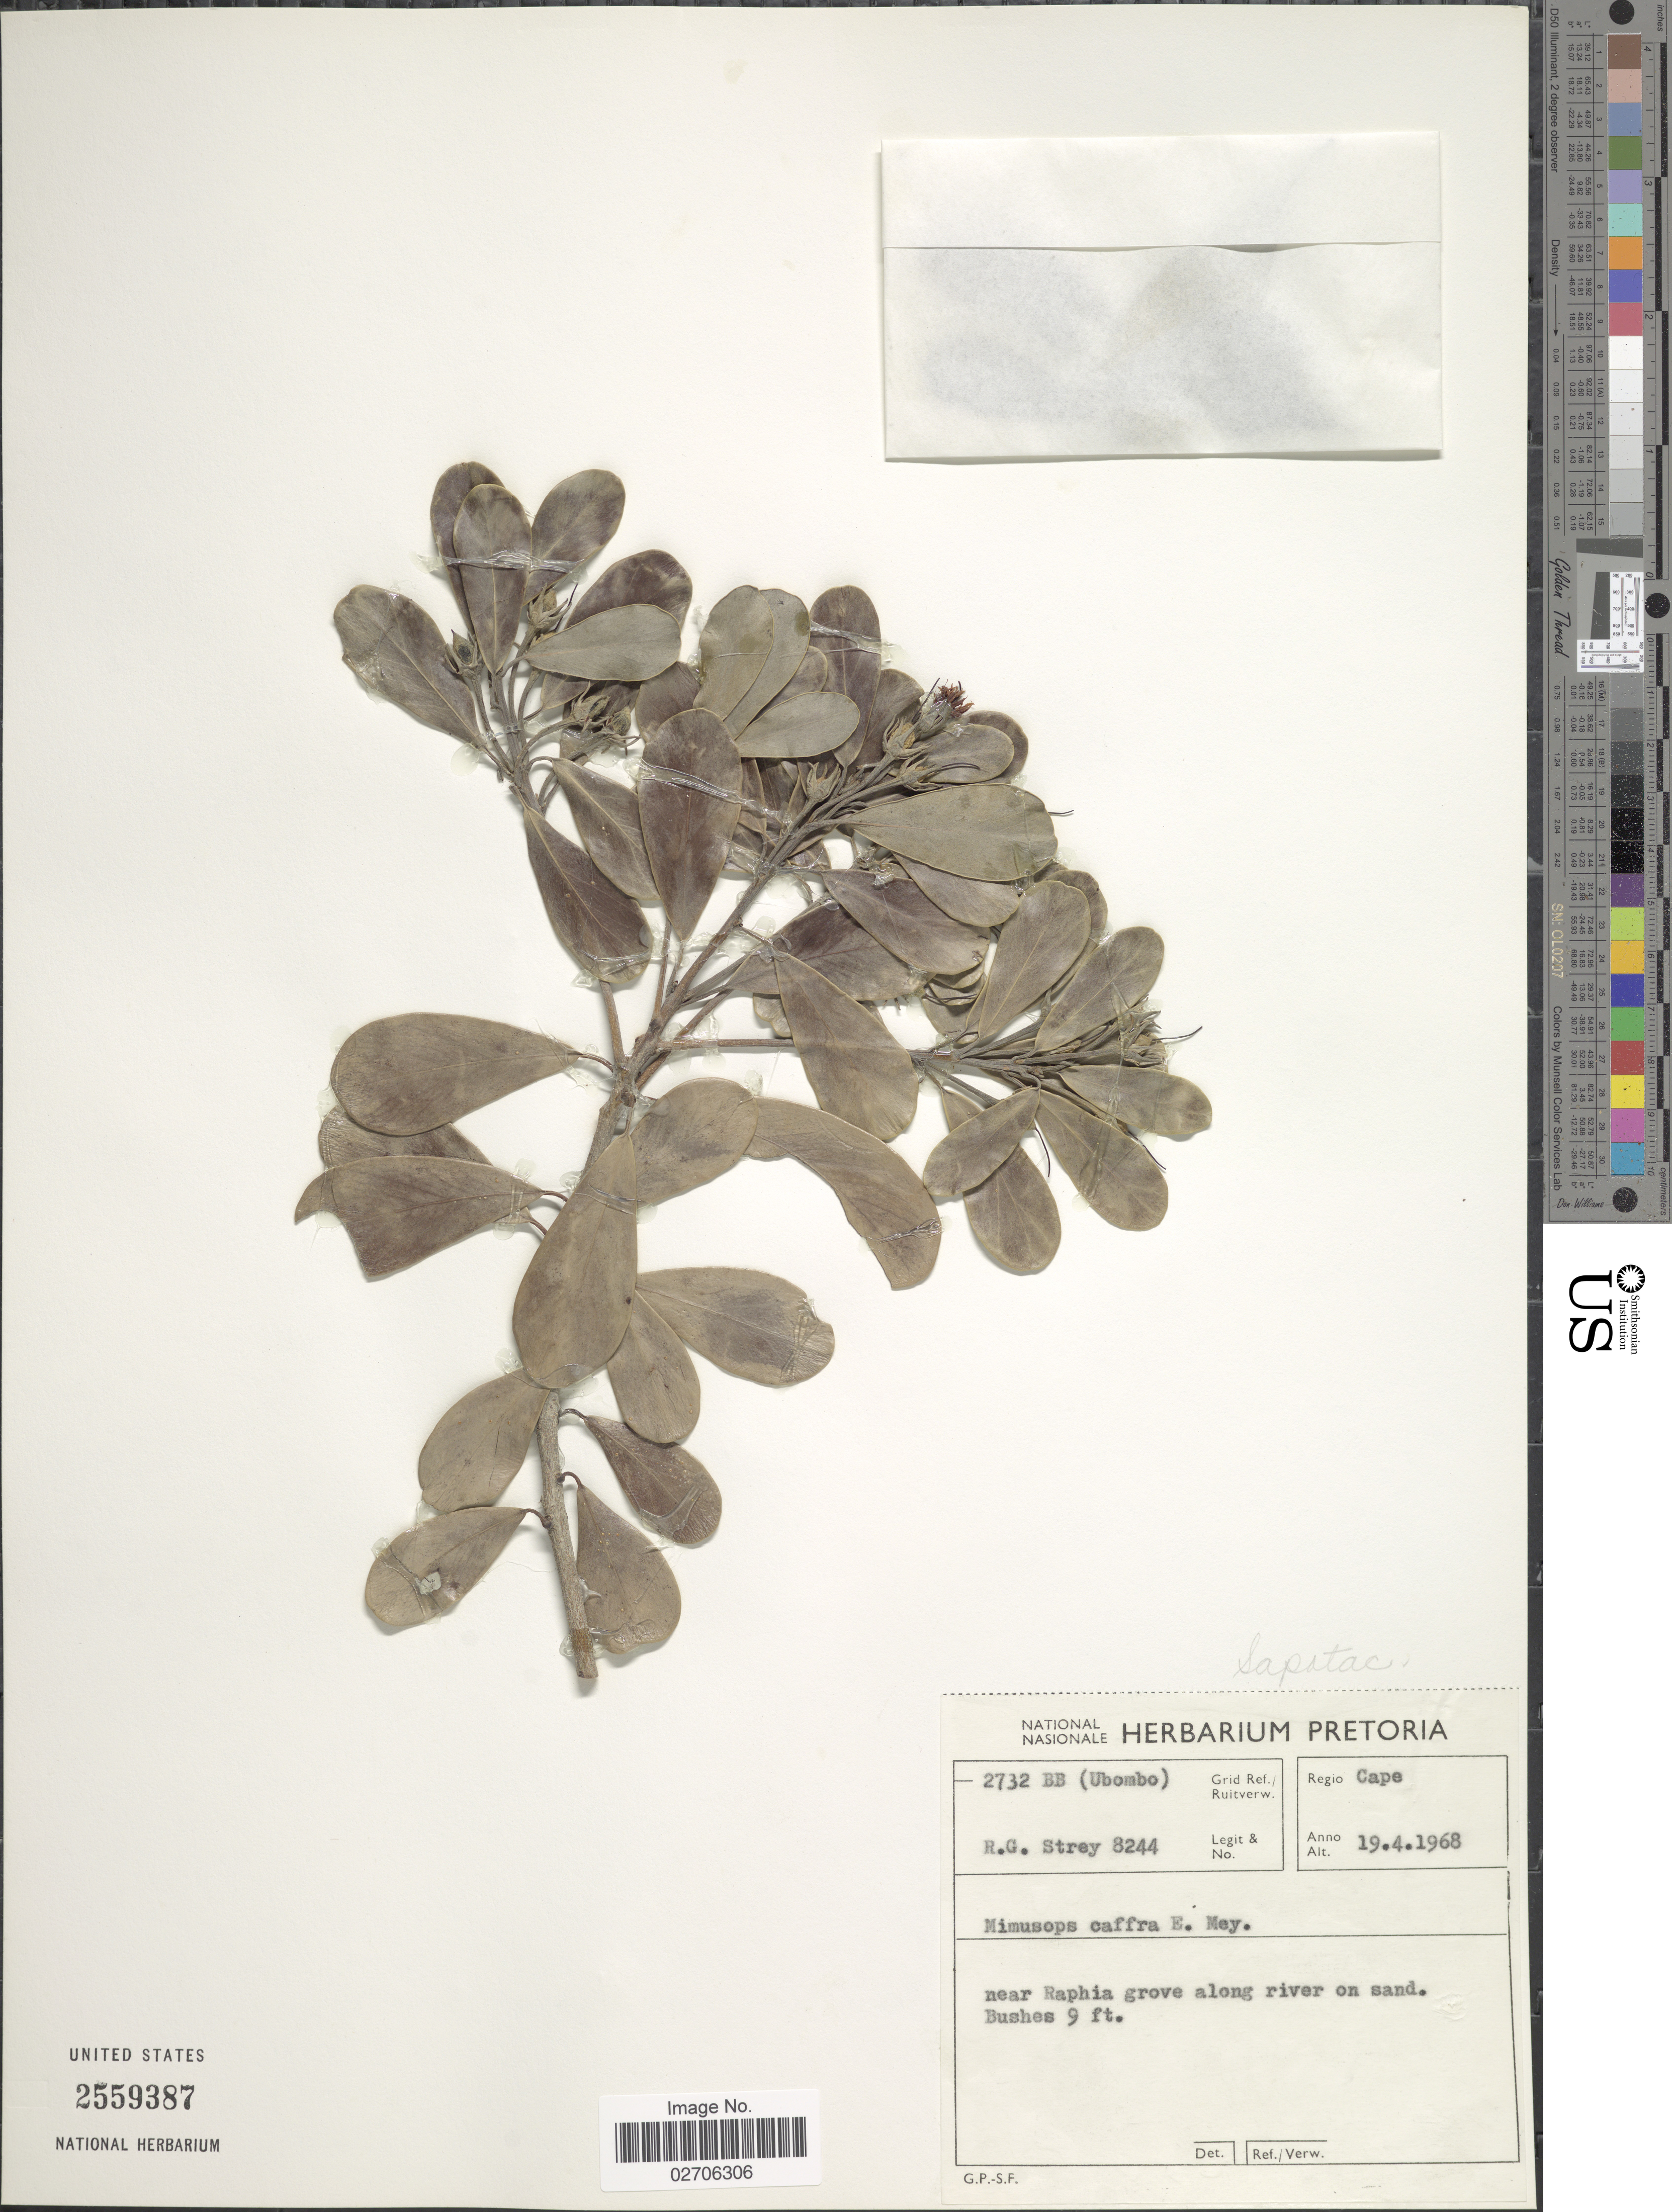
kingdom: Plantae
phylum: Tracheophyta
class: Magnoliopsida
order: Ericales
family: Sapotaceae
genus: Mimusops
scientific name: Mimusops caffra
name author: E. Mey. ex A. DC.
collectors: R. G. Strey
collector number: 8244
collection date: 1968-04-19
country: South Africa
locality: Regio: Cape. Ubombo. Near Raphia grove along river on sand.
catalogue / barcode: US 2559387